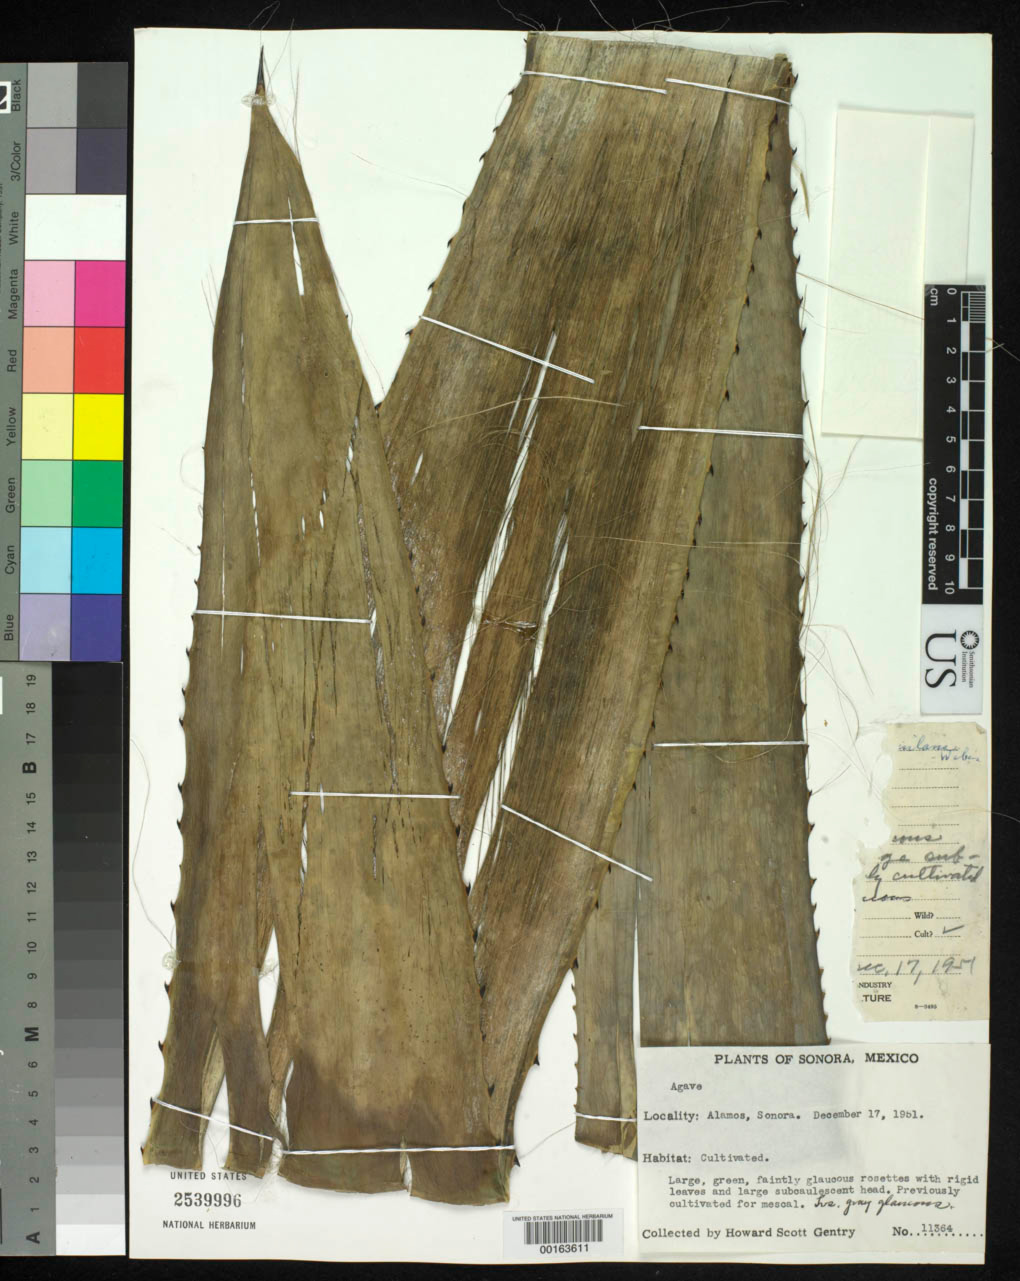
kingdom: Plantae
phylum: Tracheophyta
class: Liliopsida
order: Asparagales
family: Asparagaceae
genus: Agave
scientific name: Agave tequilana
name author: F.A.C. Weber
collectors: H. S. Gentry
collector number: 11364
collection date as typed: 17 Dec 1951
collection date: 1951-12-17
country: Mexico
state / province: Sonora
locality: Alamos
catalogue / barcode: US 2539996